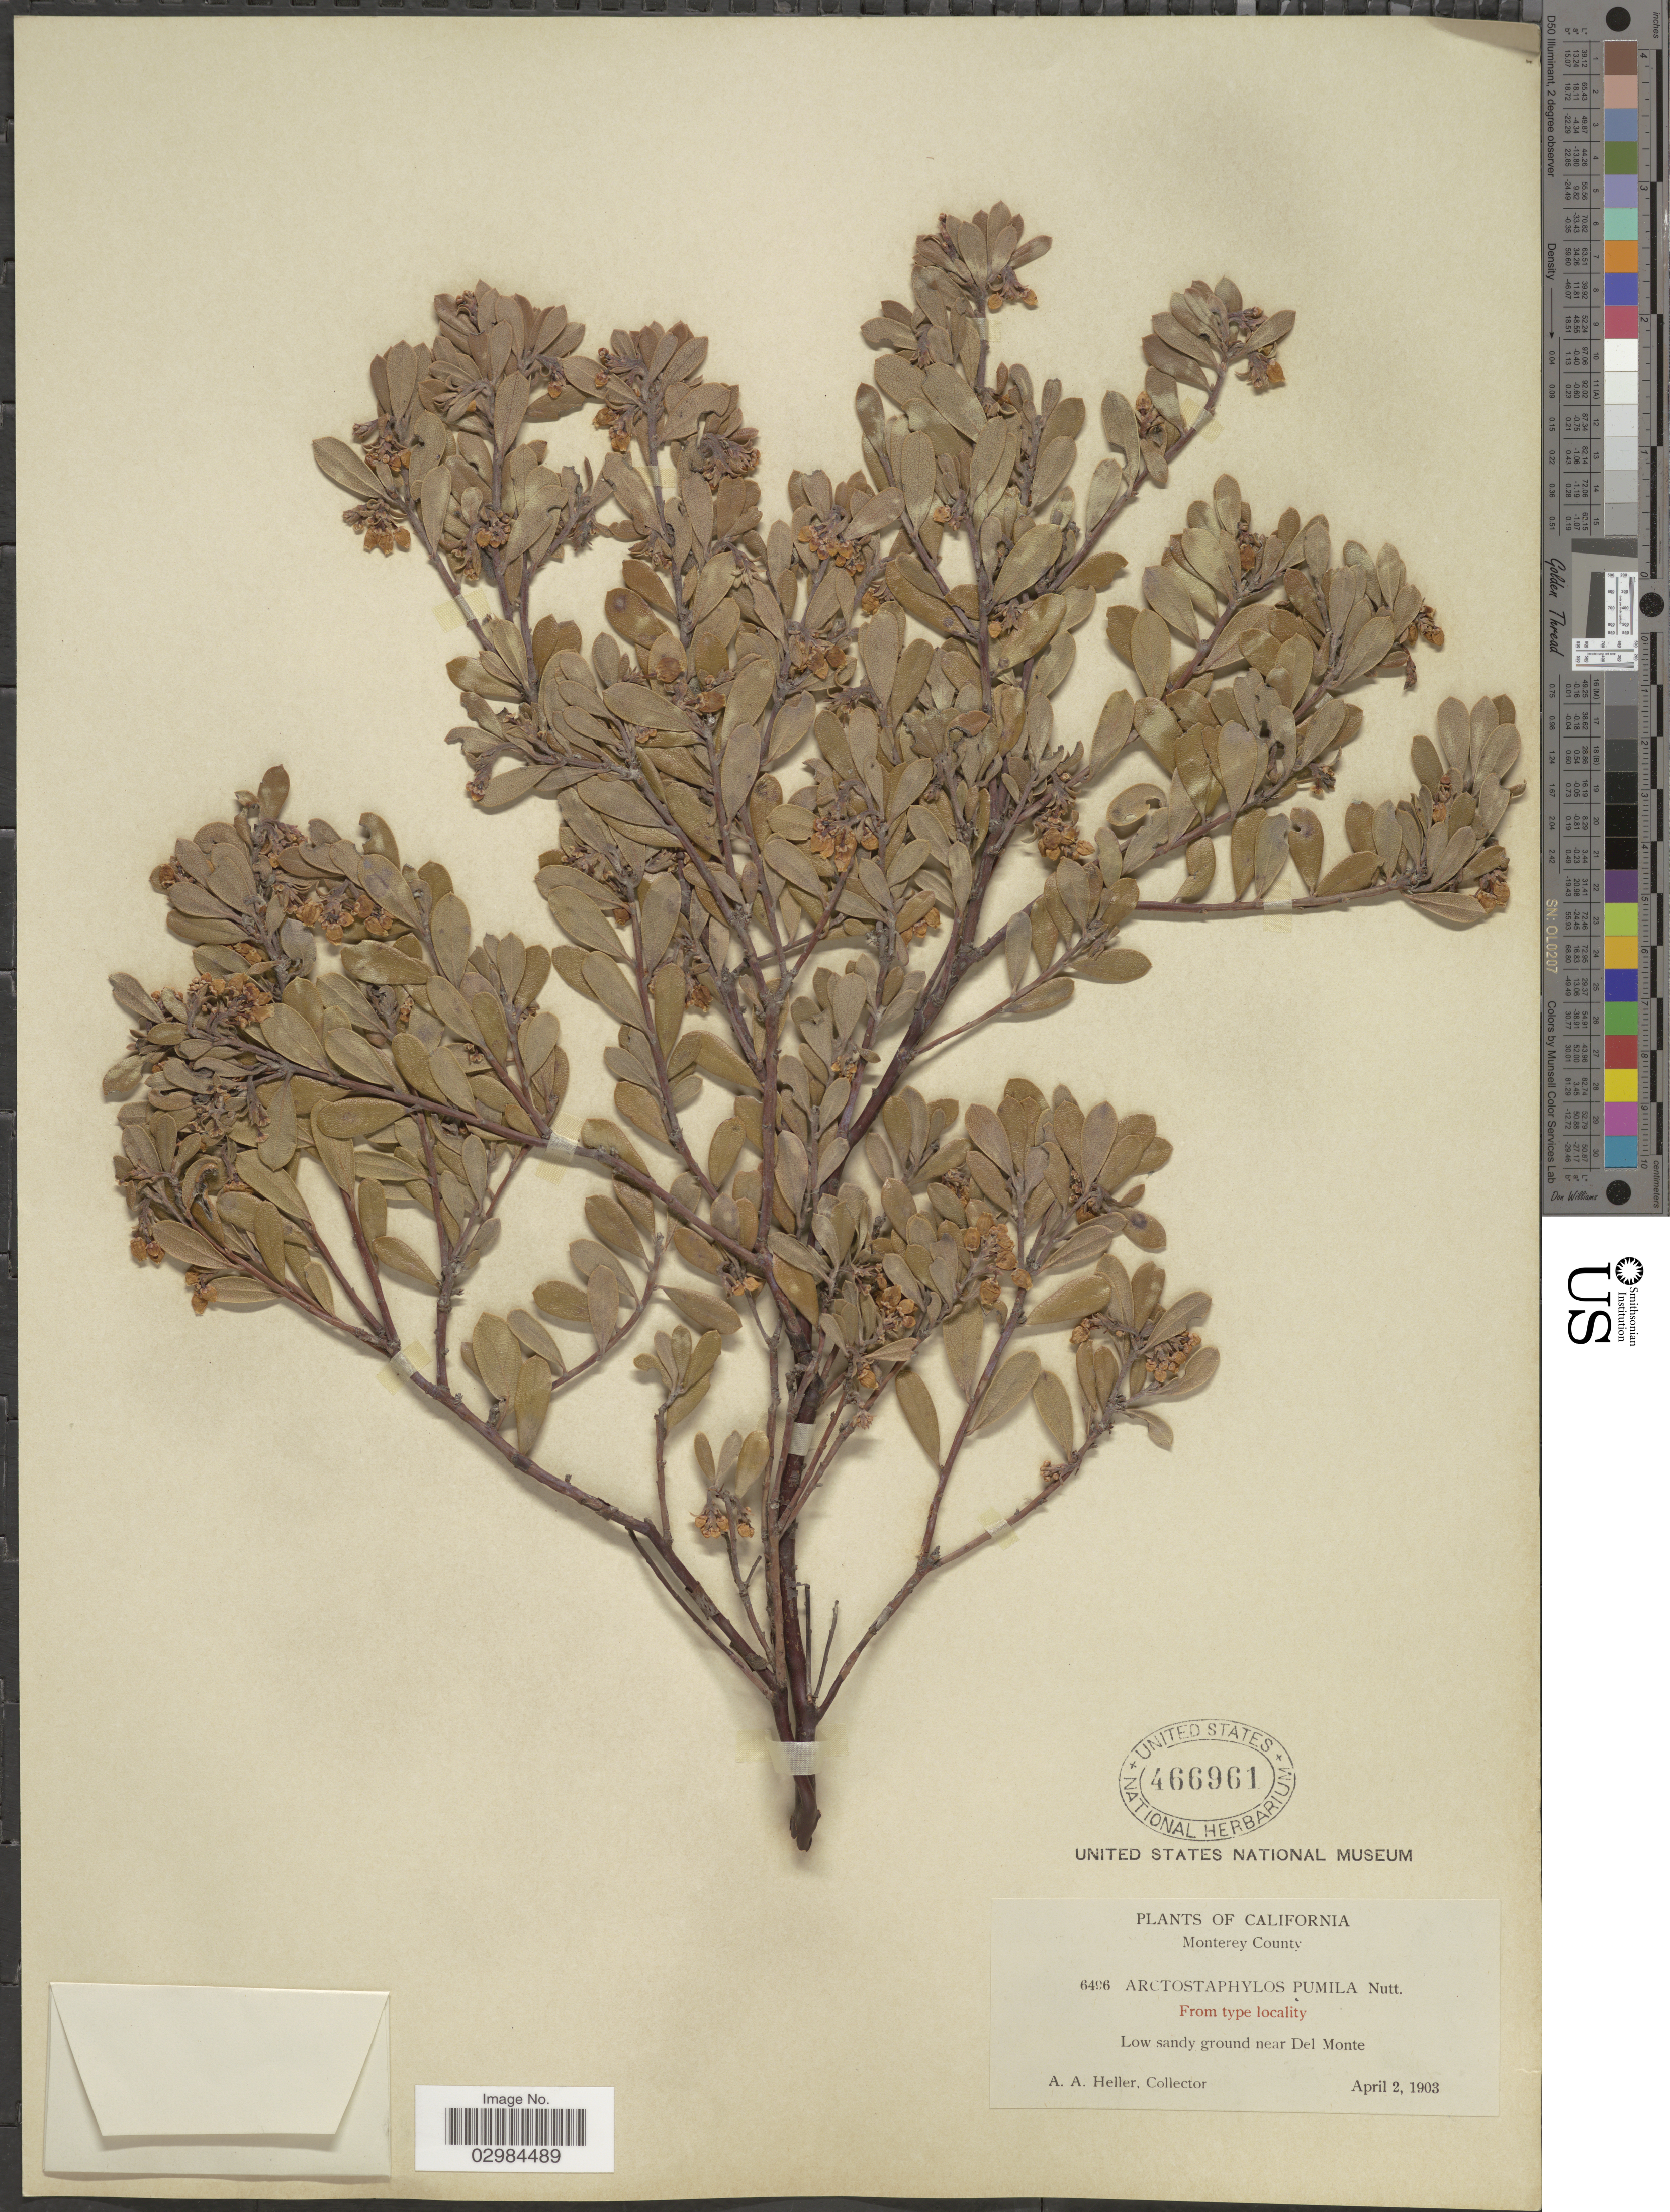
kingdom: Plantae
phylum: Tracheophyta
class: Magnoliopsida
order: Ericales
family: Ericaceae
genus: Arctostaphylos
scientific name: Arctostaphylos pumila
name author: Nutt.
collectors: A. A. Heller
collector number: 6496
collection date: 1903-04-02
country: United States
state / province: California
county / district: Monterey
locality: Monterey County. Low sandy ground Del Monte.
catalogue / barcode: US 466961